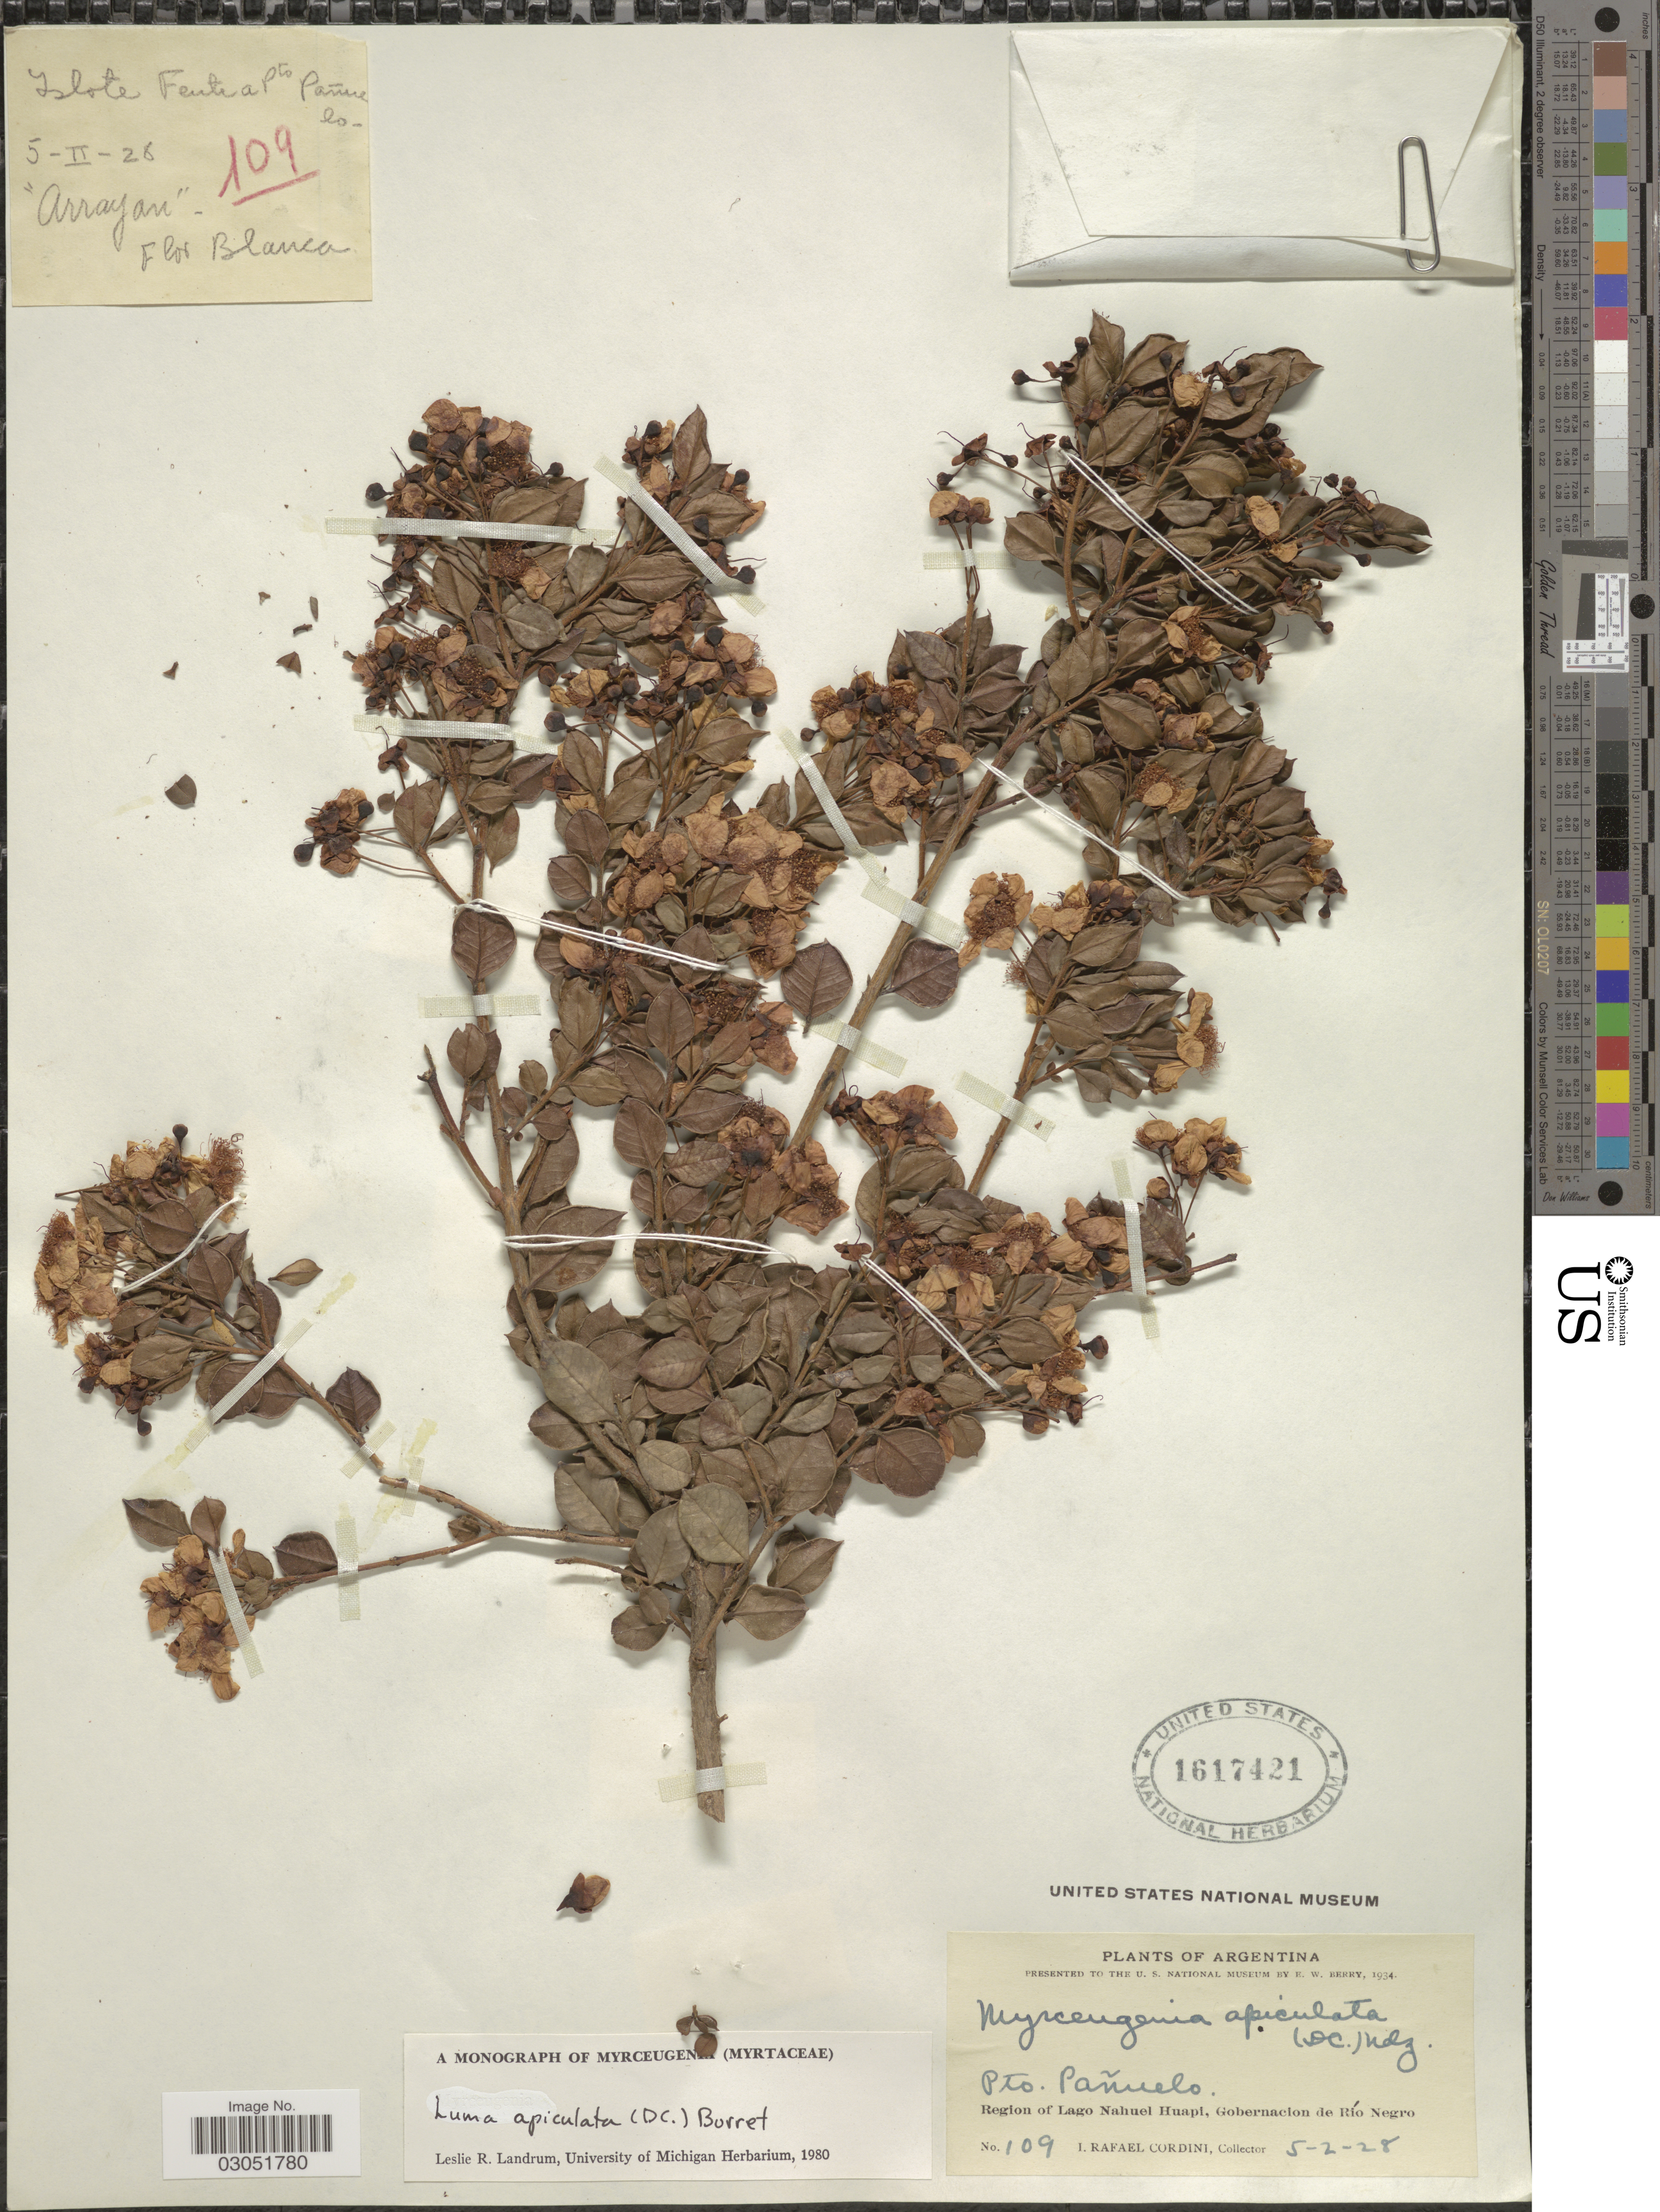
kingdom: Plantae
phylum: Tracheophyta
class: Magnoliopsida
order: Myrtales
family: Myrtaceae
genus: Luma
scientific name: Luma apiculata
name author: (DC.) Burret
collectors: I. Cordini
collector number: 109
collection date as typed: Transcribed d/m/y: 5/2/28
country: Argentina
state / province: Rio Negro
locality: Pto. Pañuelo. Region of Lago Nahuel Huapi, Gobernacion de Río Negro.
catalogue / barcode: US 1617421